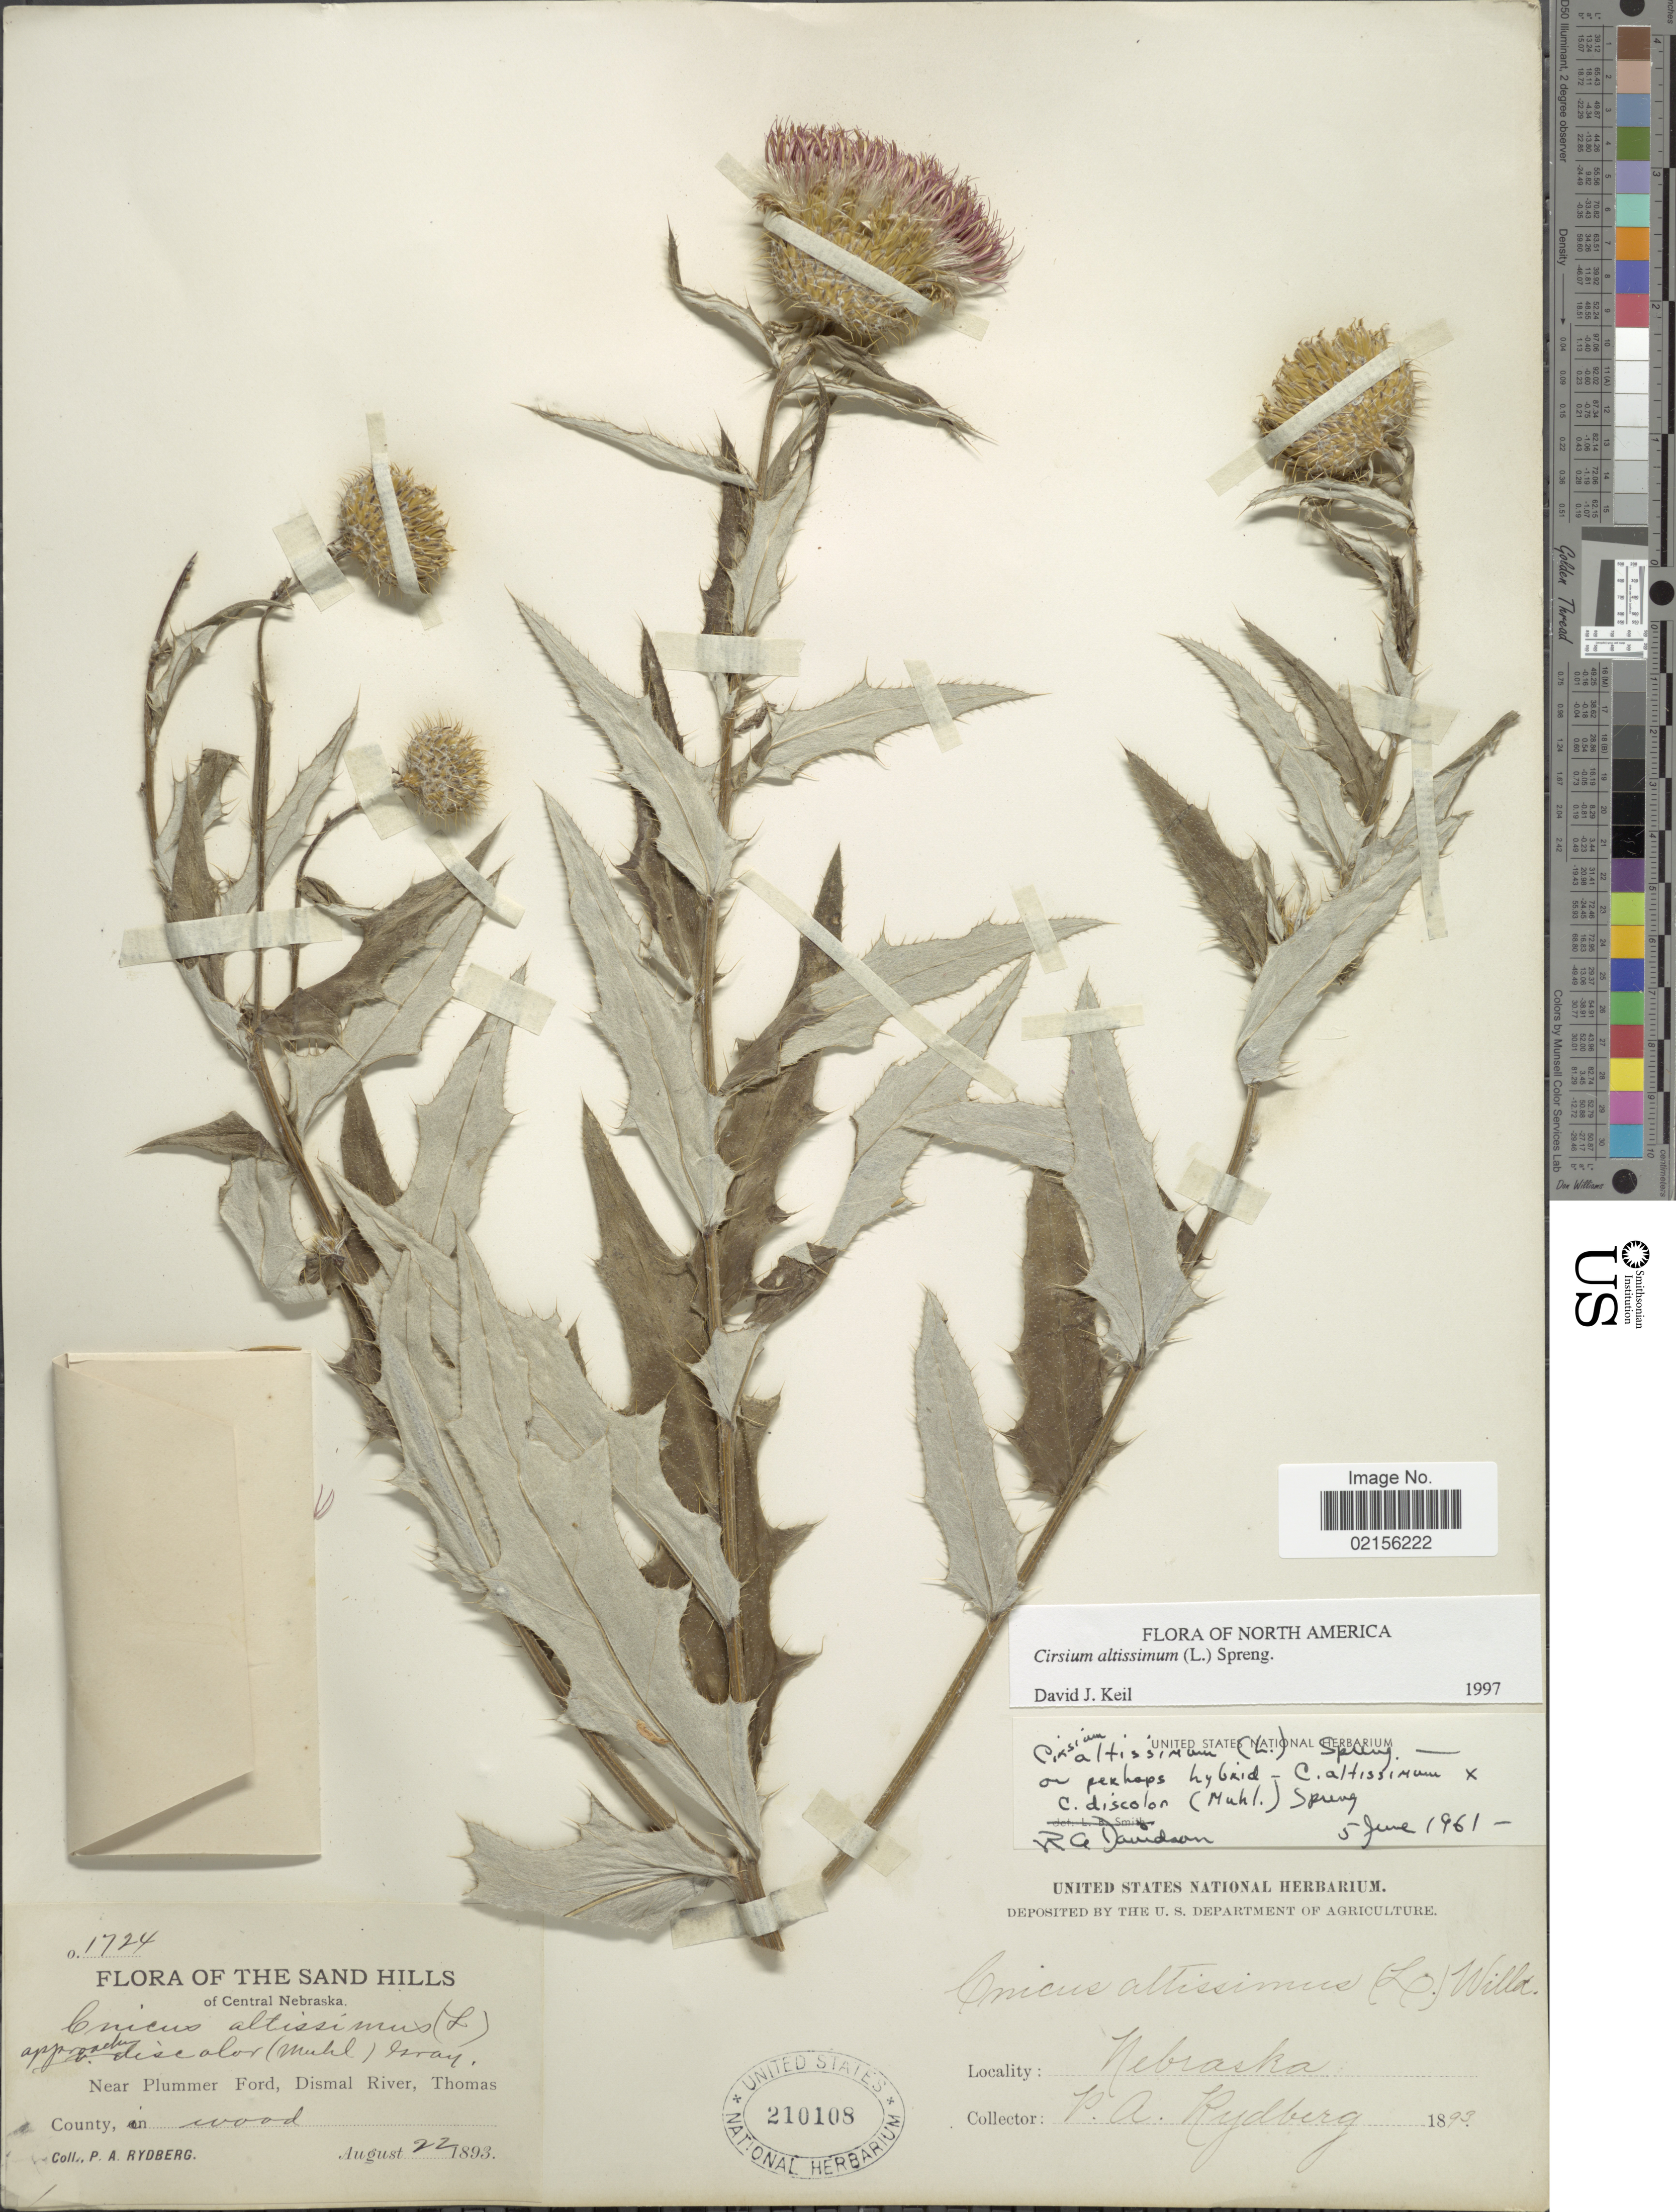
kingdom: Plantae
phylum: Tracheophyta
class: Magnoliopsida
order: Asterales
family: Asteraceae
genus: Cirsium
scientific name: Cirsium altissimum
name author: (L.) Spreng.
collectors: P. A. Rydberg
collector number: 1724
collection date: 1893-08-22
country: United States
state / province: Nebraska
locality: The Sand Hills of Central Nebraska, Near Plummer Ford, Dismal River, Thomas County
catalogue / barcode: US 210108